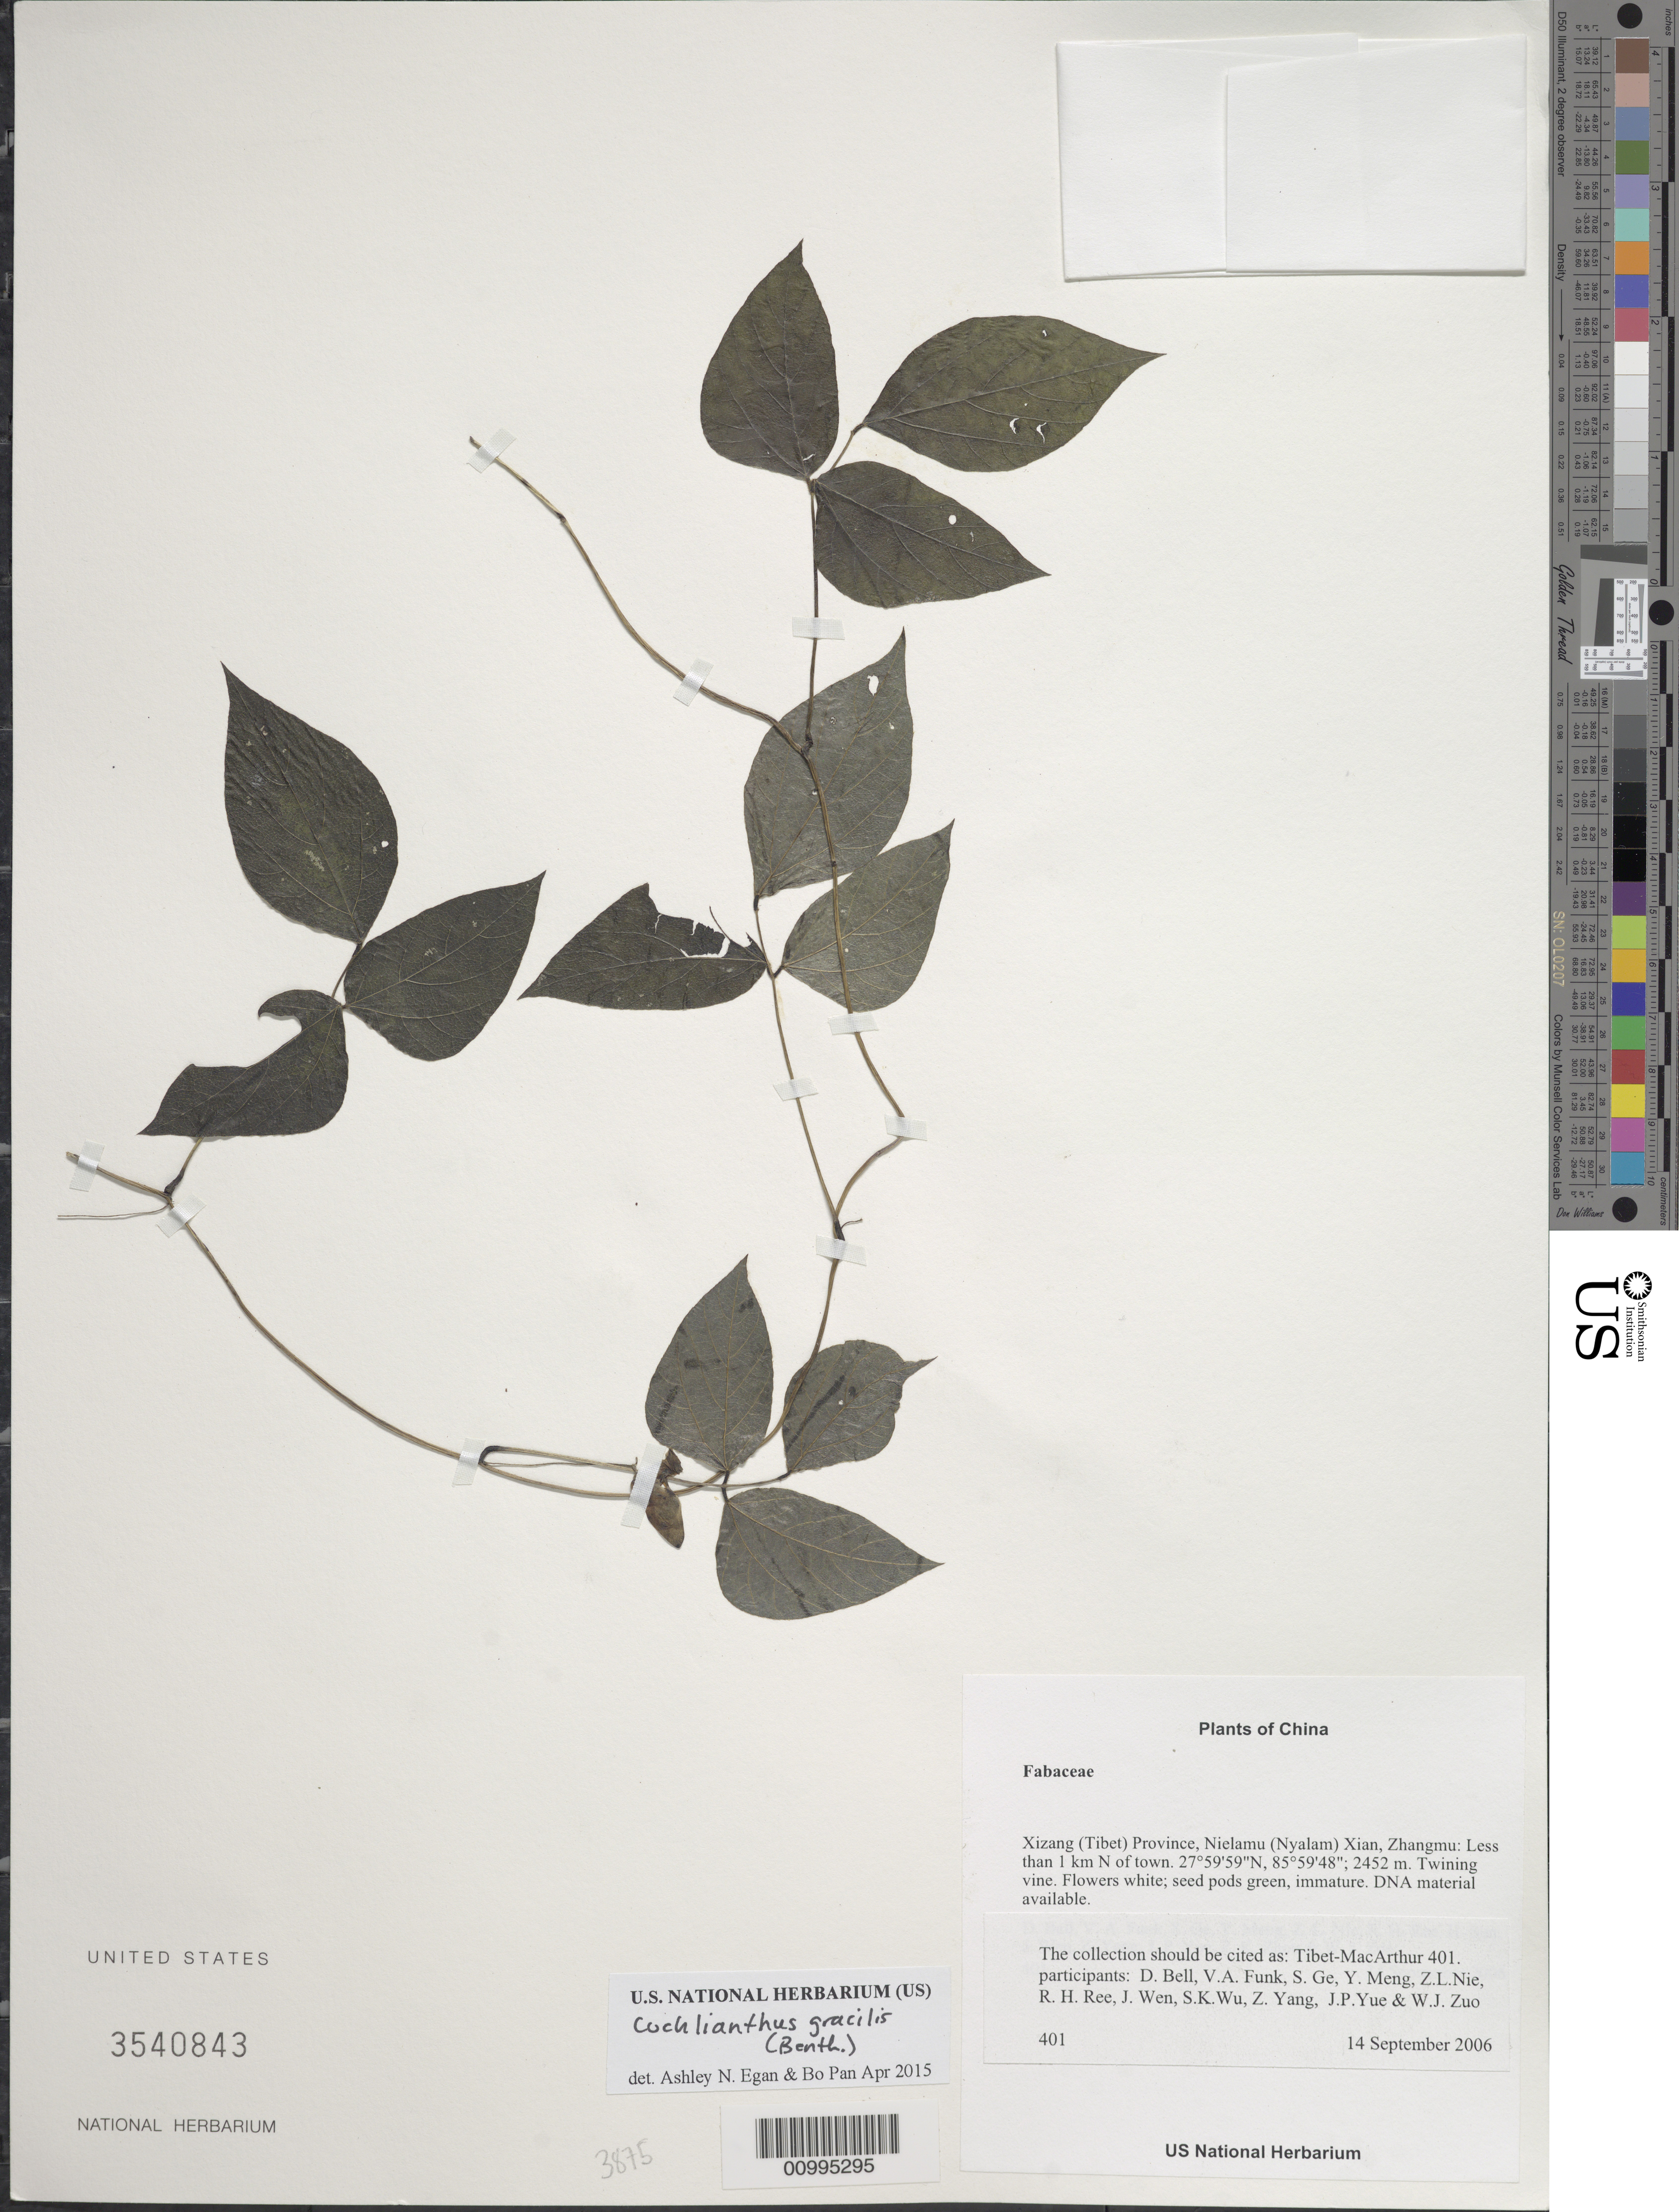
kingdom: Plantae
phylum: Tracheophyta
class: Magnoliopsida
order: Fabales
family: Fabaceae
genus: Cochlianthus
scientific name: Cochlianthus gracilis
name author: Benth.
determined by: Egan, Ashley N.; Pan, B.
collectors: Tibet-MacArthur, D. A. Bell, V. Funk, S. Ge, Y. Meng, Z. Nie, R. Ree, H. Sun, J. Wen, Z. Yang, J. Yue, Z. Zhou & W. Zuo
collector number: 401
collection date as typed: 14 Sep 2006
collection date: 2006-09-14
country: China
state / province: Xizang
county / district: Nielamu (Nyalam) Xian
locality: Zhangmu. Less than 1 km N of town.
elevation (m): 2452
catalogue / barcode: US 3540843